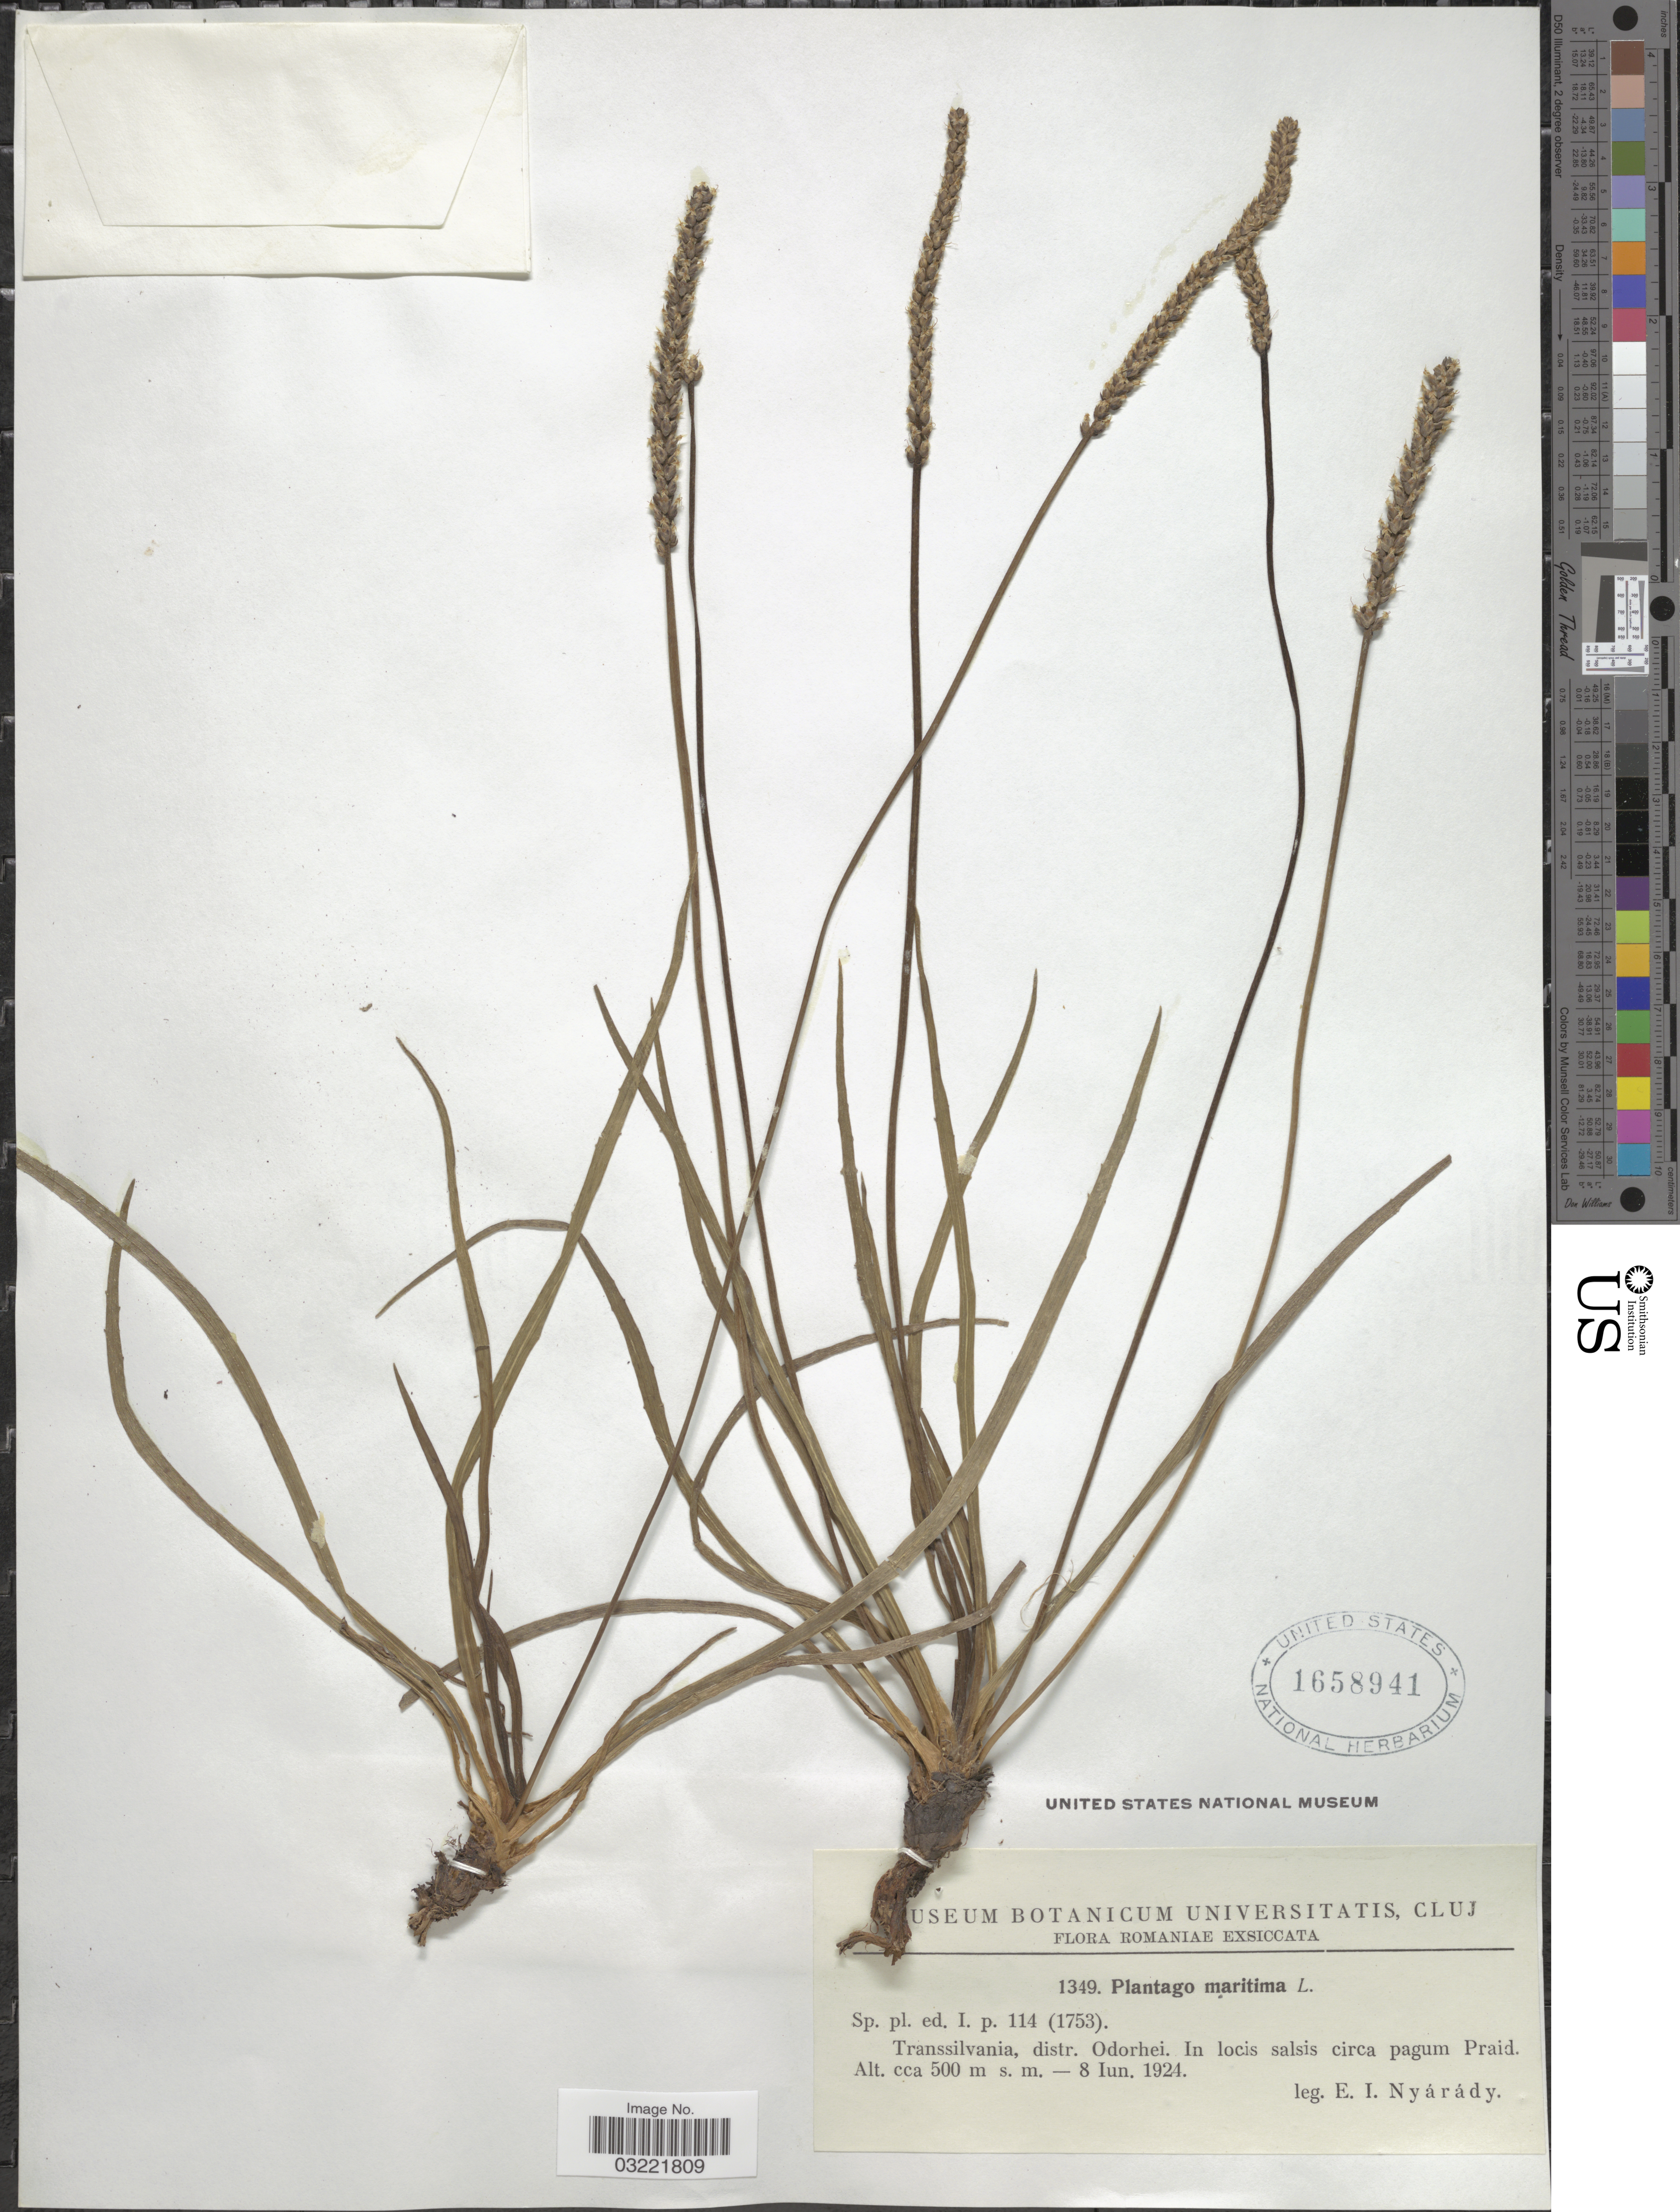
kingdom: Plantae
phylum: Tracheophyta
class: Magnoliopsida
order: Lamiales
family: Plantaginaceae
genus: Plantago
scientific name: Plantago maritima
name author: L.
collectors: E. Nyárády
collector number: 1349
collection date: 1924-06-08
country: Romania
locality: Transsilvania, distr. Odorhei. In locis salsis circa pagum Praid.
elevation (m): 500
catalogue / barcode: US 1658941